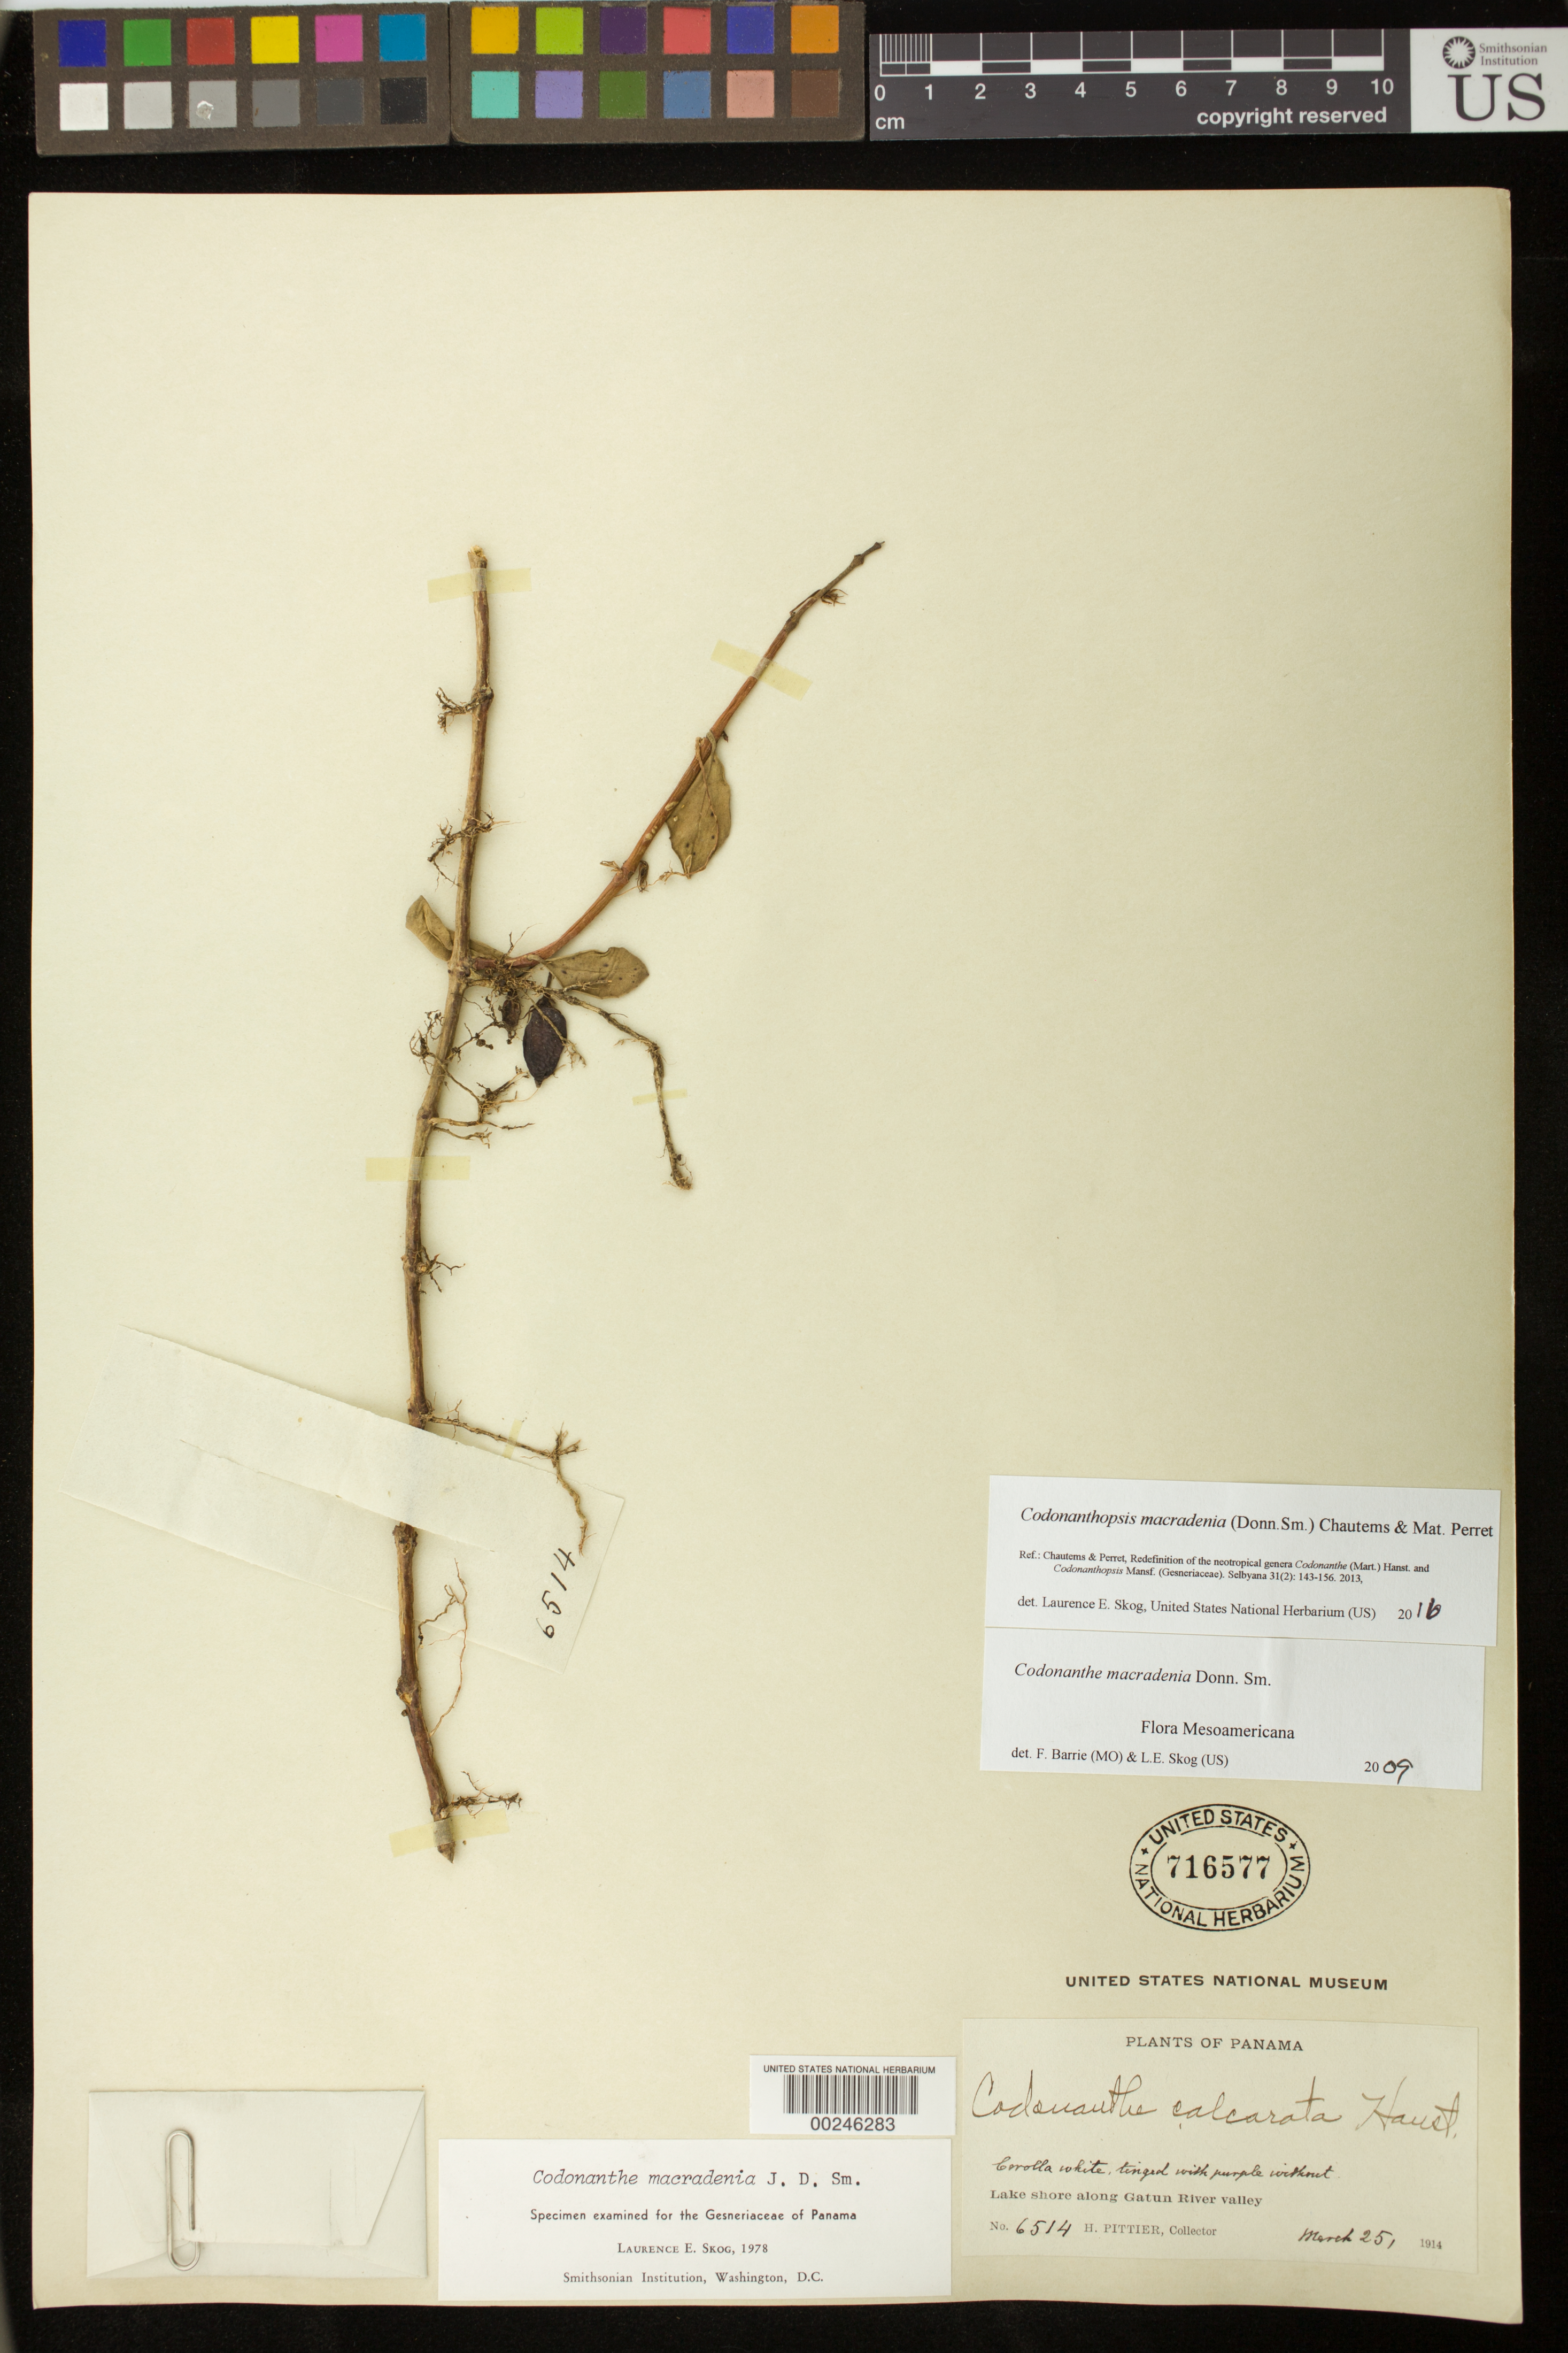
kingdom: Plantae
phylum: Tracheophyta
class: Magnoliopsida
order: Lamiales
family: Gesneriaceae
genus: Codonanthopsis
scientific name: Codonanthopsis macradenia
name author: (Donn. Sm.) Chautems & Mat.Perret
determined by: Skog, Laurence E.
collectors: H. F. Pittier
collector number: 6514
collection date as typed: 25 Mar 1914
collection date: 1914-03-25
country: Panama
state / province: Colón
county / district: Canal Zone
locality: Lake shore along Gatun River valley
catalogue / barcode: US 716577